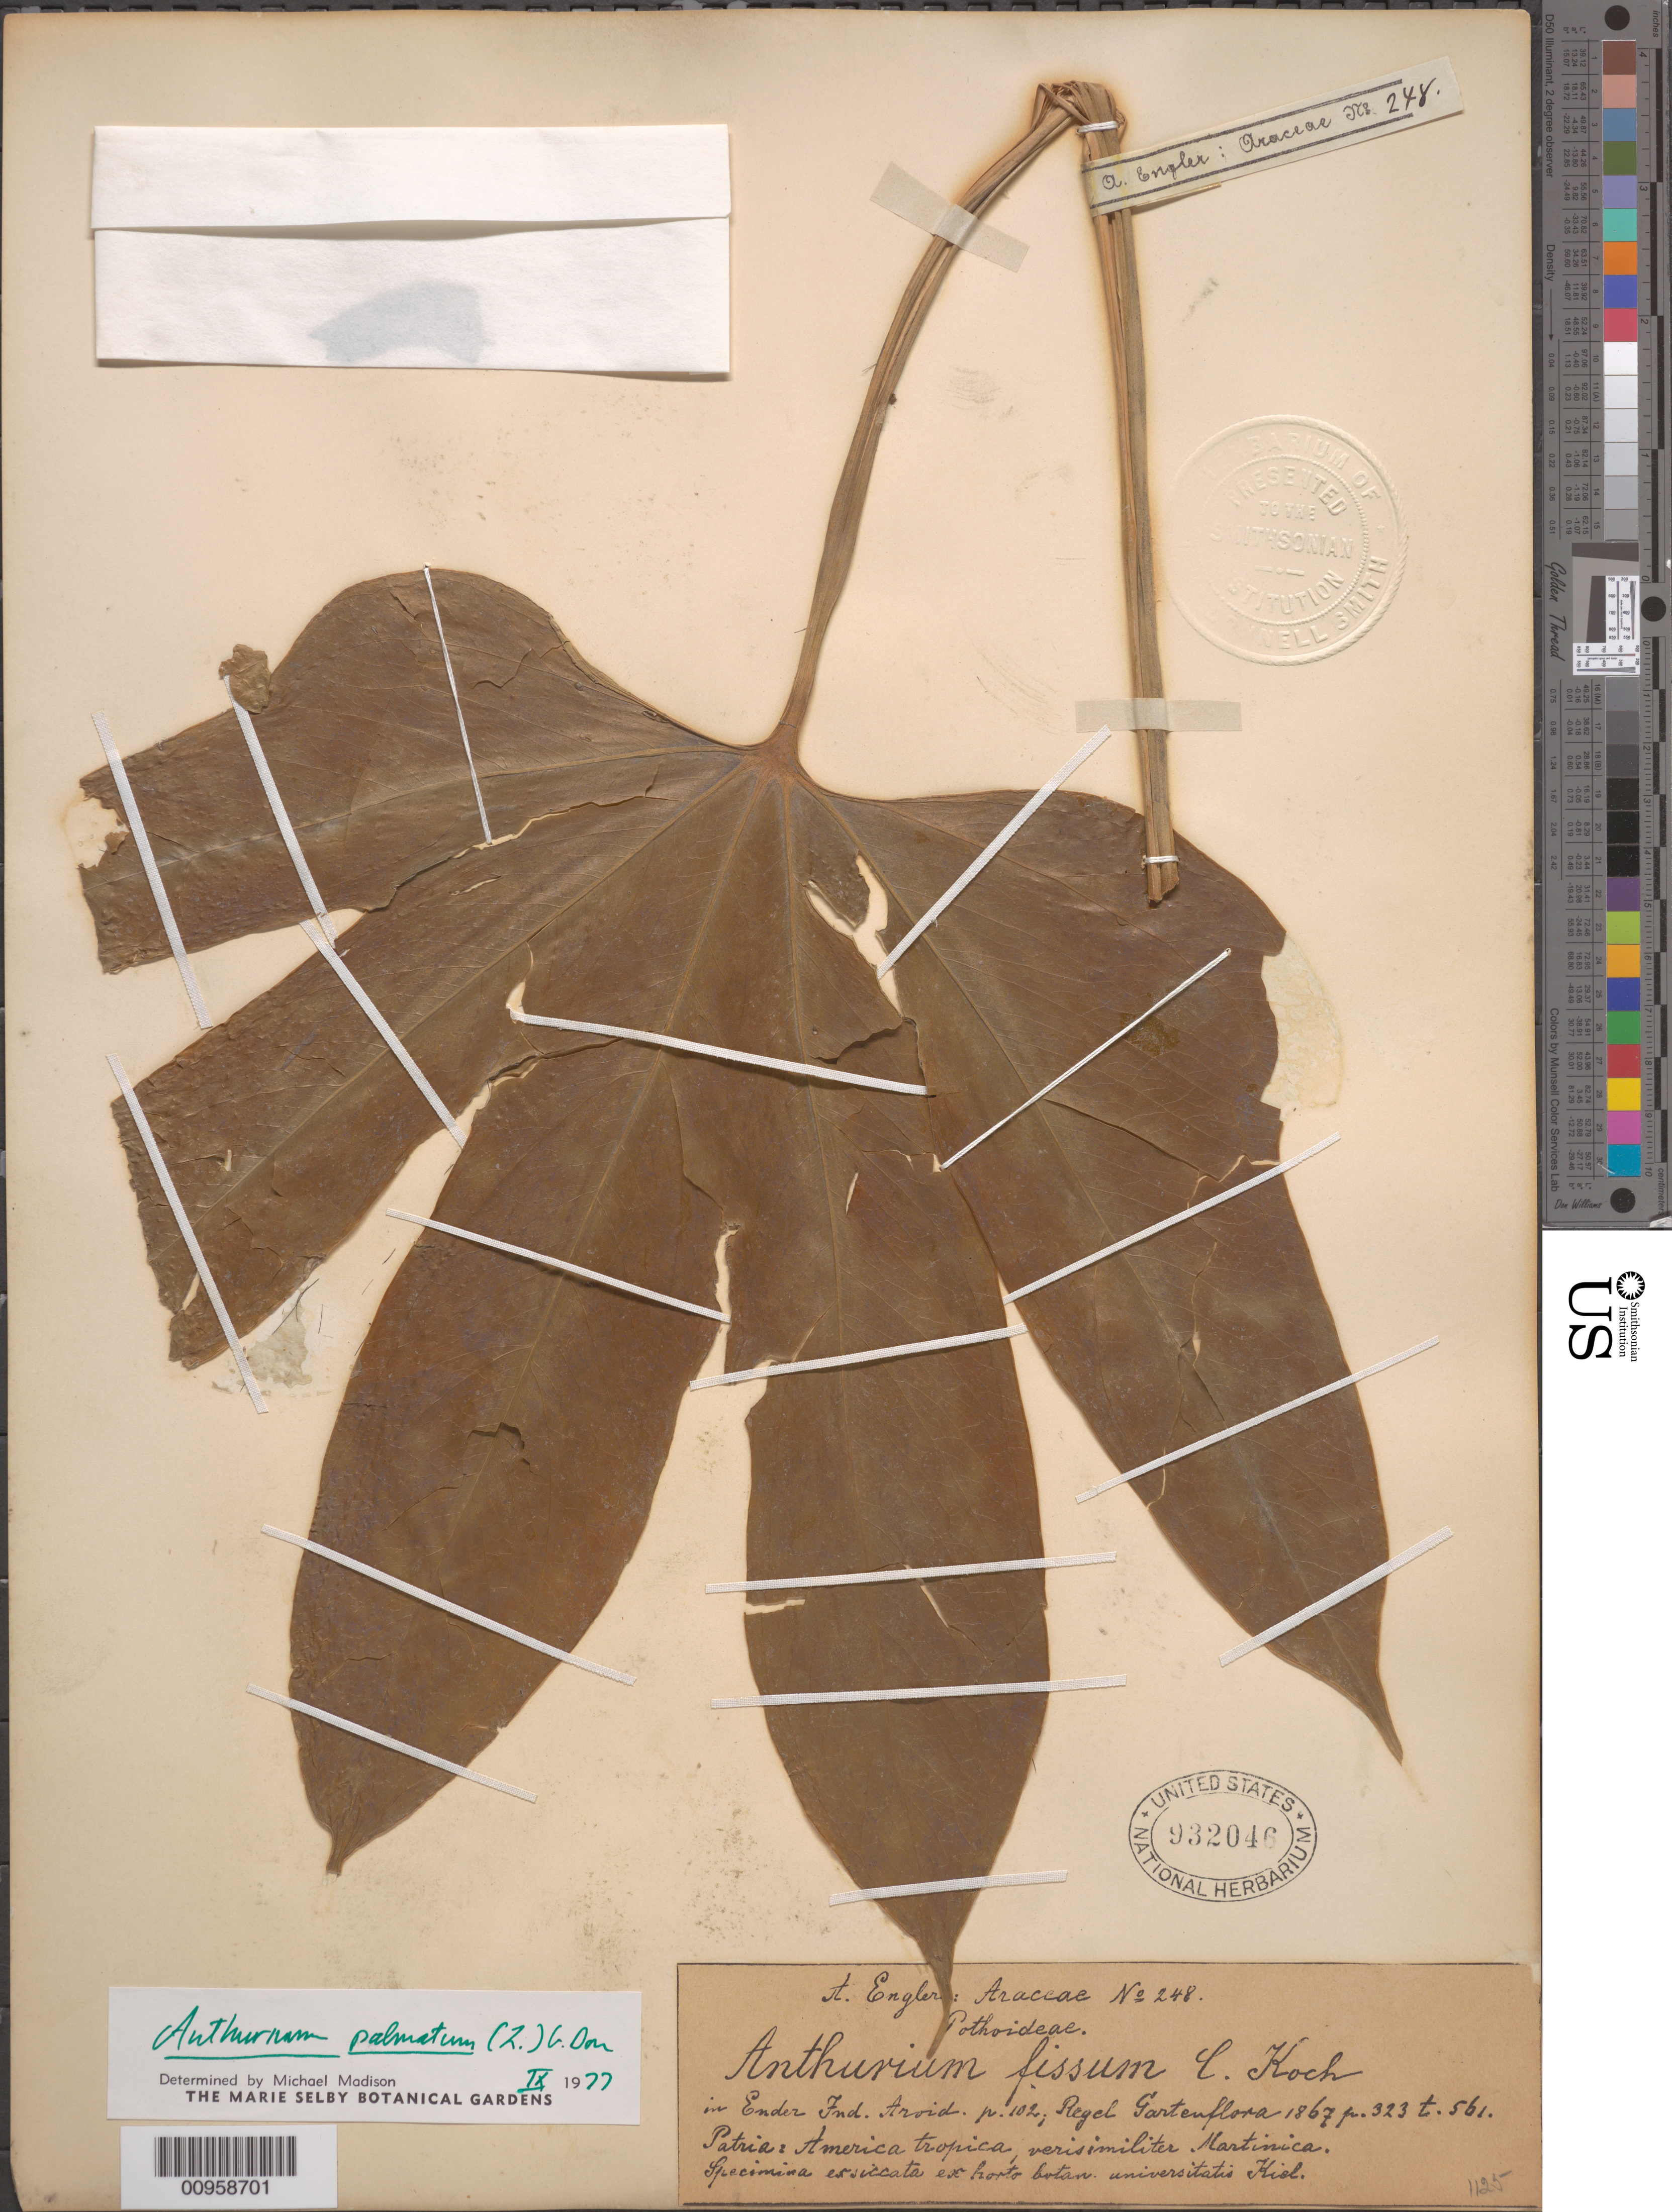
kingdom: Plantae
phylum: Tracheophyta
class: Liliopsida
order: Alismatales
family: Araceae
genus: Anthurium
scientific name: Anthurium palmatum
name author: (L.) Schott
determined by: Madison, Michael T.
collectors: A. Engler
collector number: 248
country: Martinique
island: Martinique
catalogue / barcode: US 932046